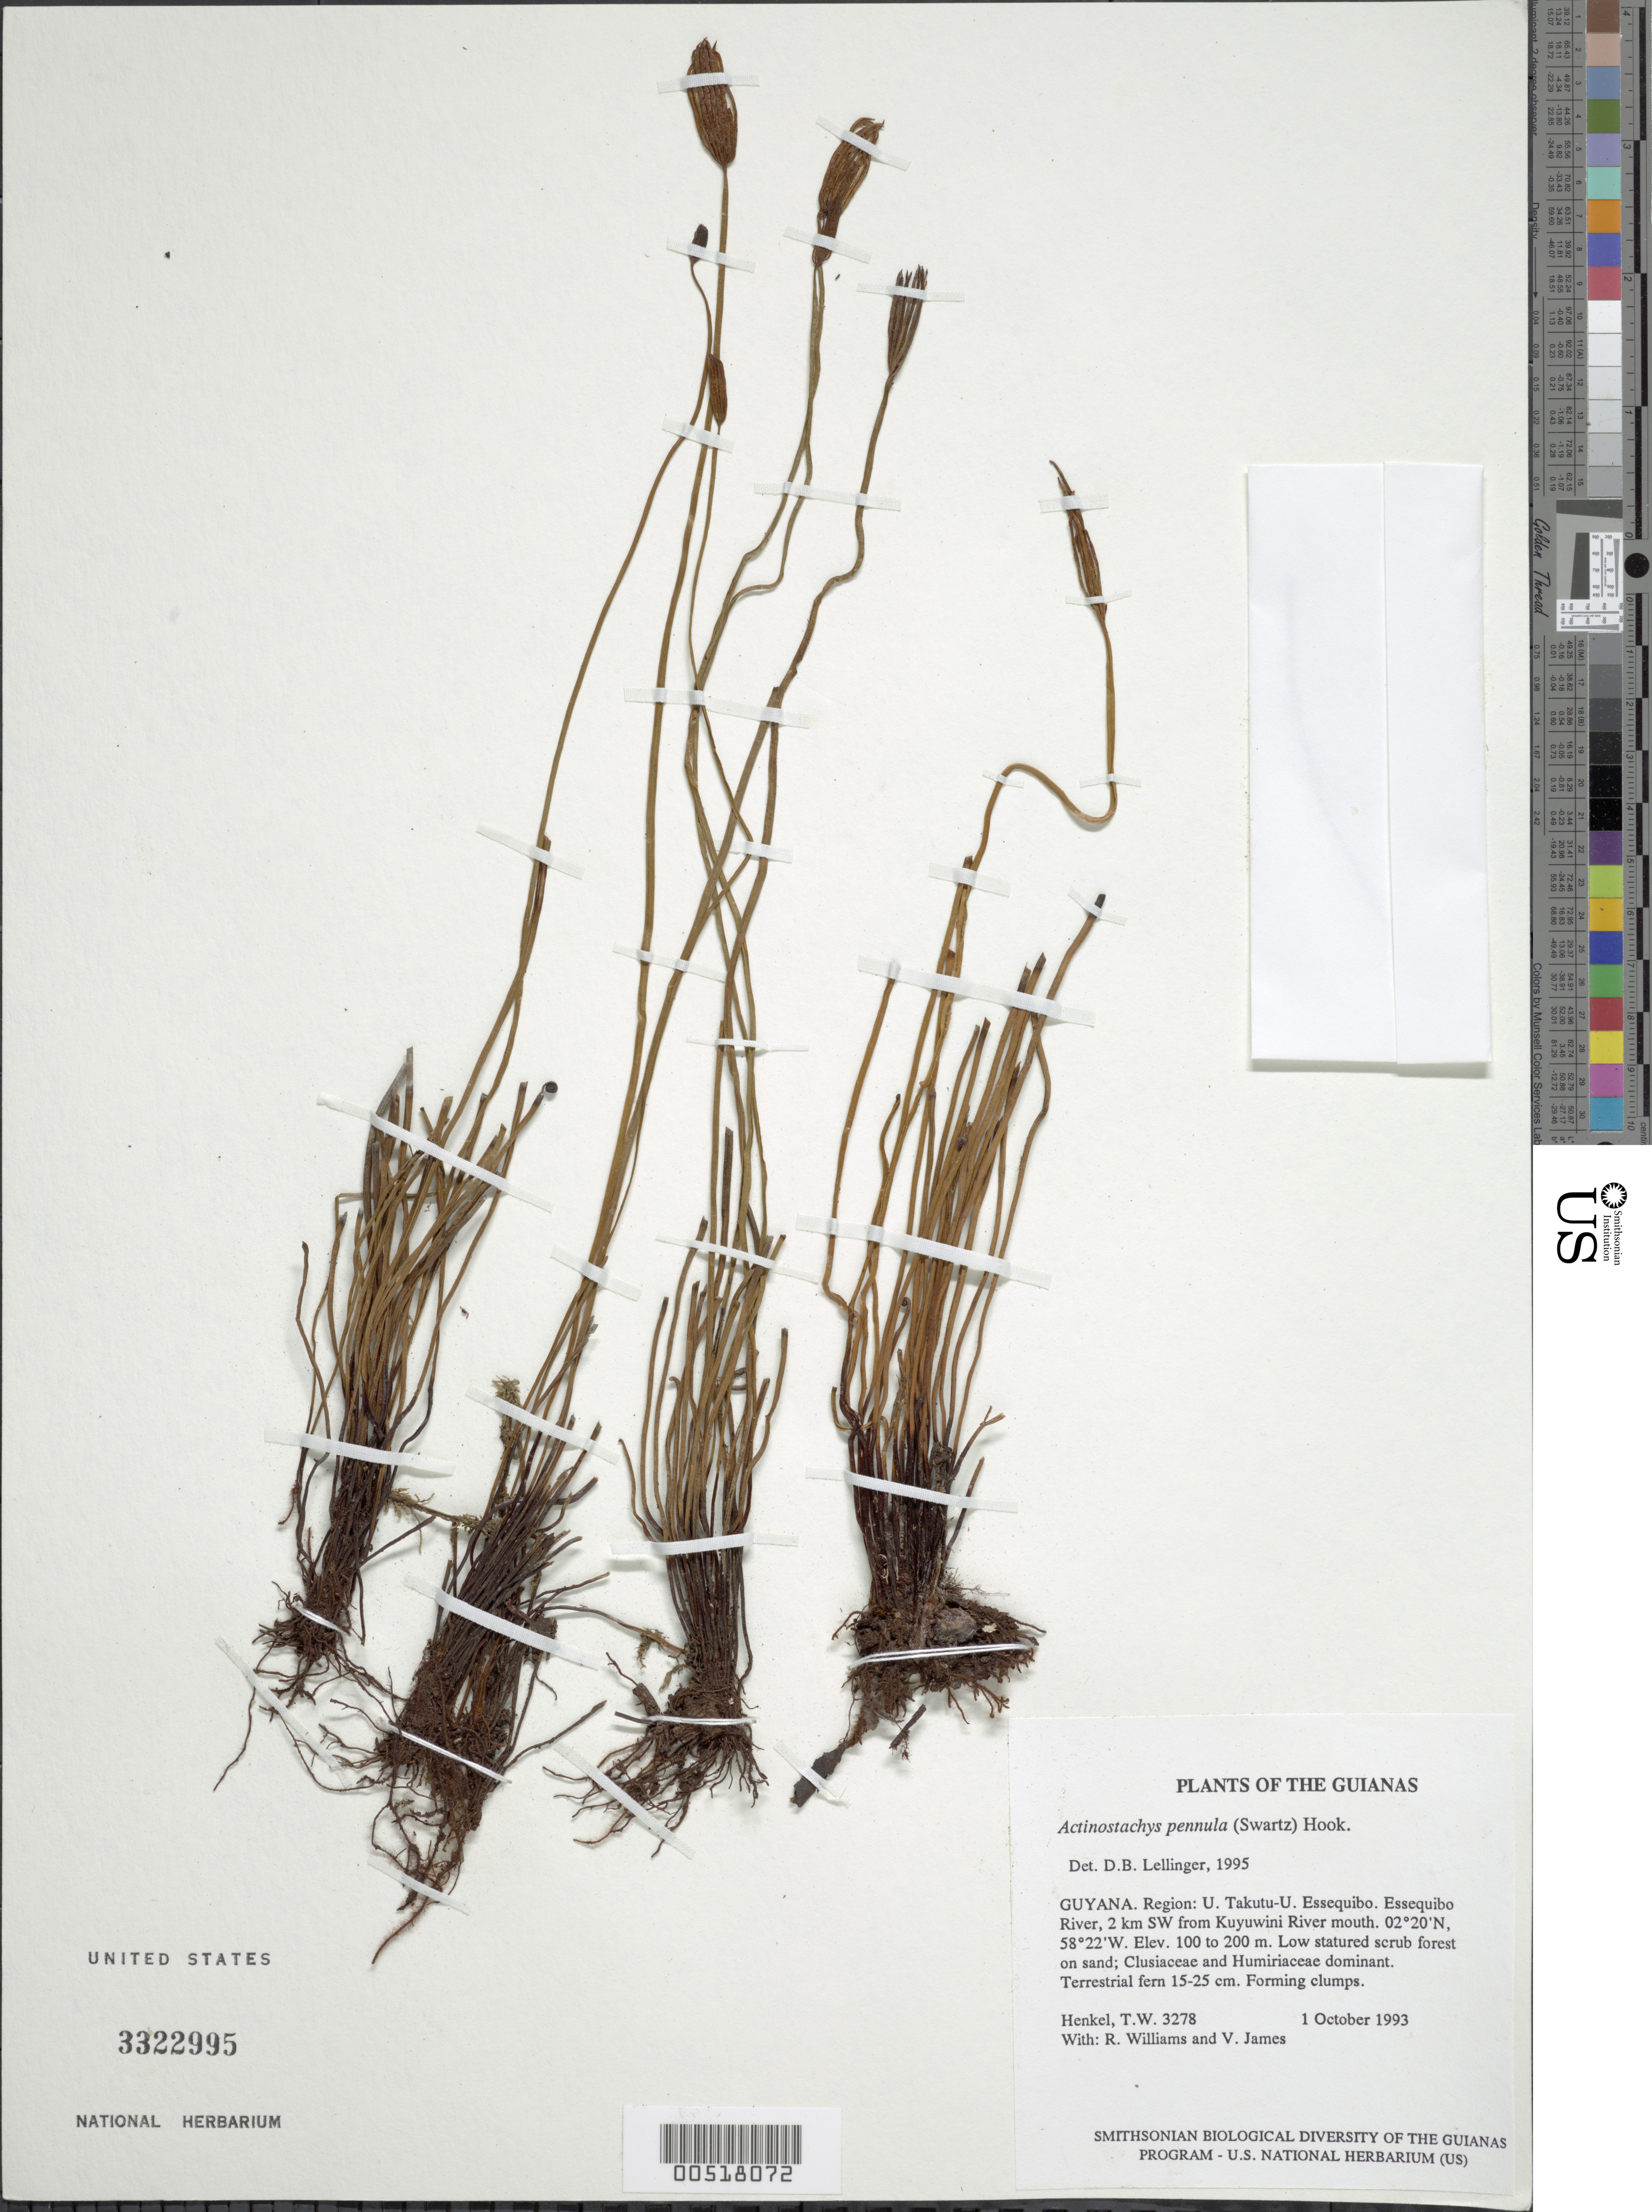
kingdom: Plantae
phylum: Tracheophyta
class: Polypodiopsida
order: Schizaeales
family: Schizaeaceae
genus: Actinostachys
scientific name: Actinostachys pennula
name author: (Sw.) Hook.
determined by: Lellinger, David B., (BOT), Smithsonian Institution - National Museum of Natural History (UNITED STATES)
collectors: T. Henkel, R. Williams & V. James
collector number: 3278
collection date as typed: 1 October 1993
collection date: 1993-10-01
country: Guyana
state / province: U. Takutu-U. Essequibo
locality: Essequibo River, 2 km SW from Kuyuwini River mouth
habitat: Low statured scrub forest on sand; Clusiaceae and Humiriaceae dominant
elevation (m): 100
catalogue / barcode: US 3322995